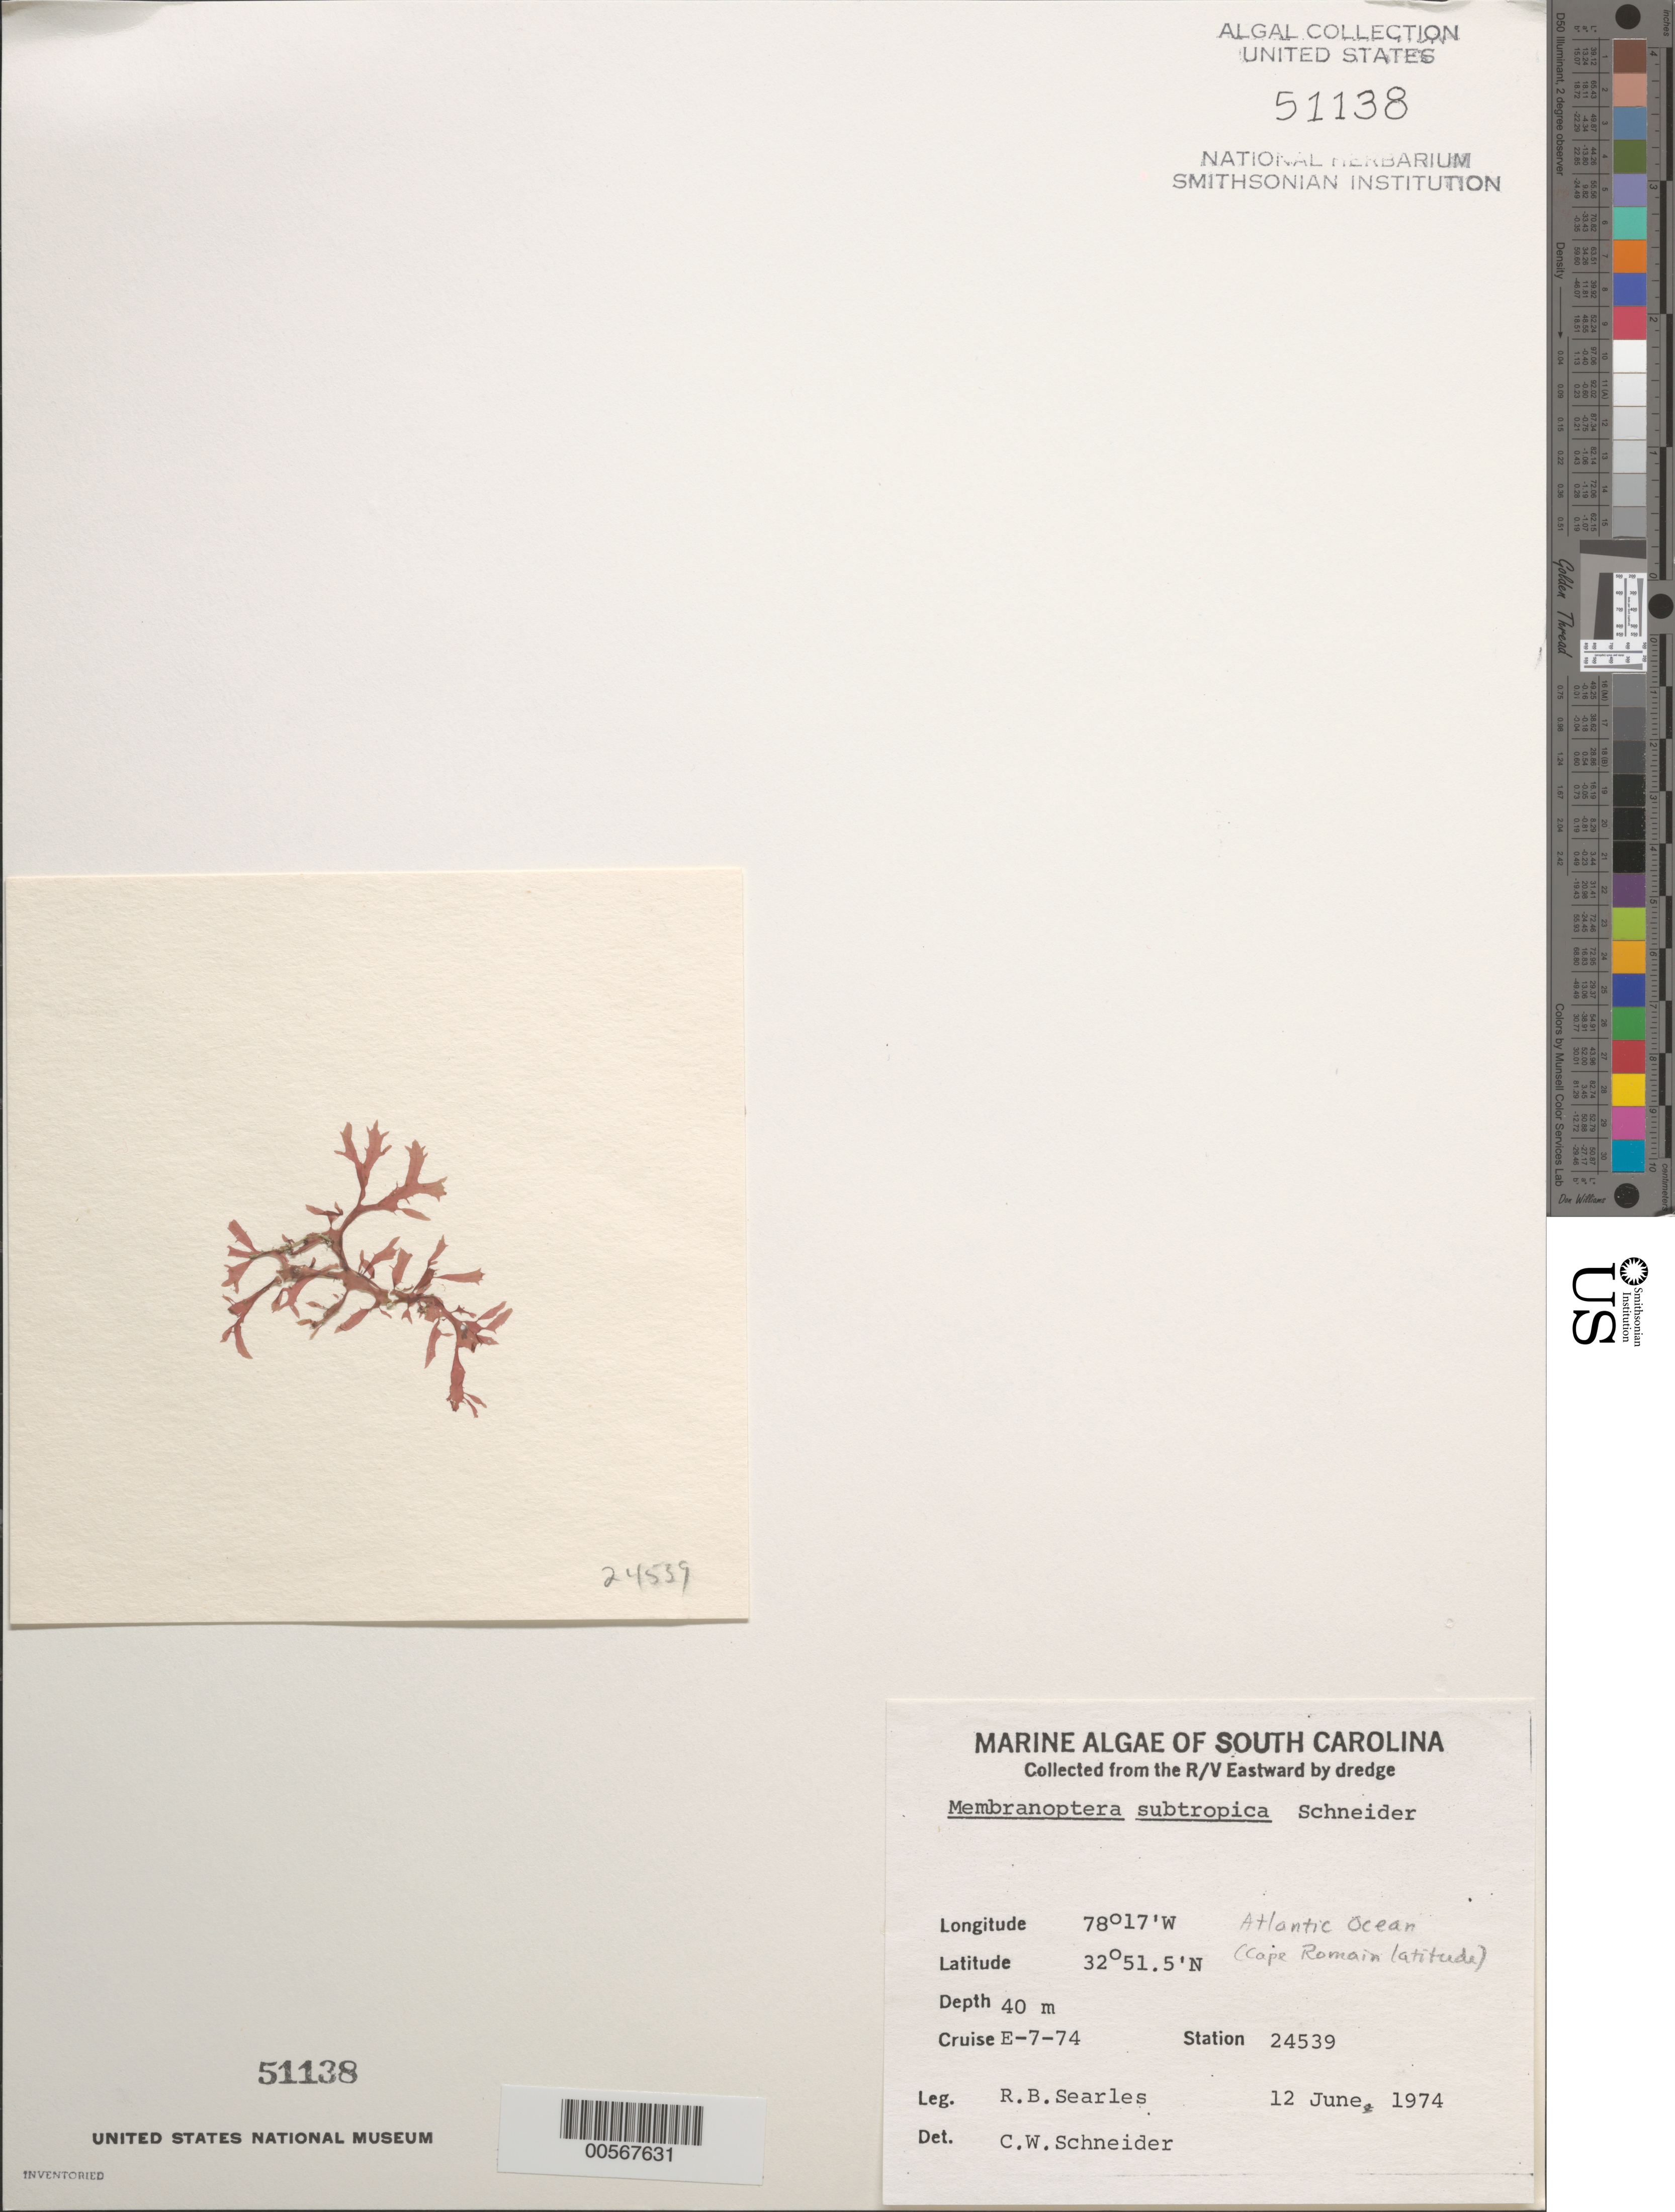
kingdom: Plantae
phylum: Tracheophyta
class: Liliopsida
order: Poales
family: Poaceae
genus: Polyneura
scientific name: Polyneura subtropica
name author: (C.W. Schneid.) Yoshida & Mikami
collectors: R. Searles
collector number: Station 24539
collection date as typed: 12 Jun 1974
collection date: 1974-06-12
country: United States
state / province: South Carolina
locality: Atlantic Ocean, off Cape Romain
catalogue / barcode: US 51138